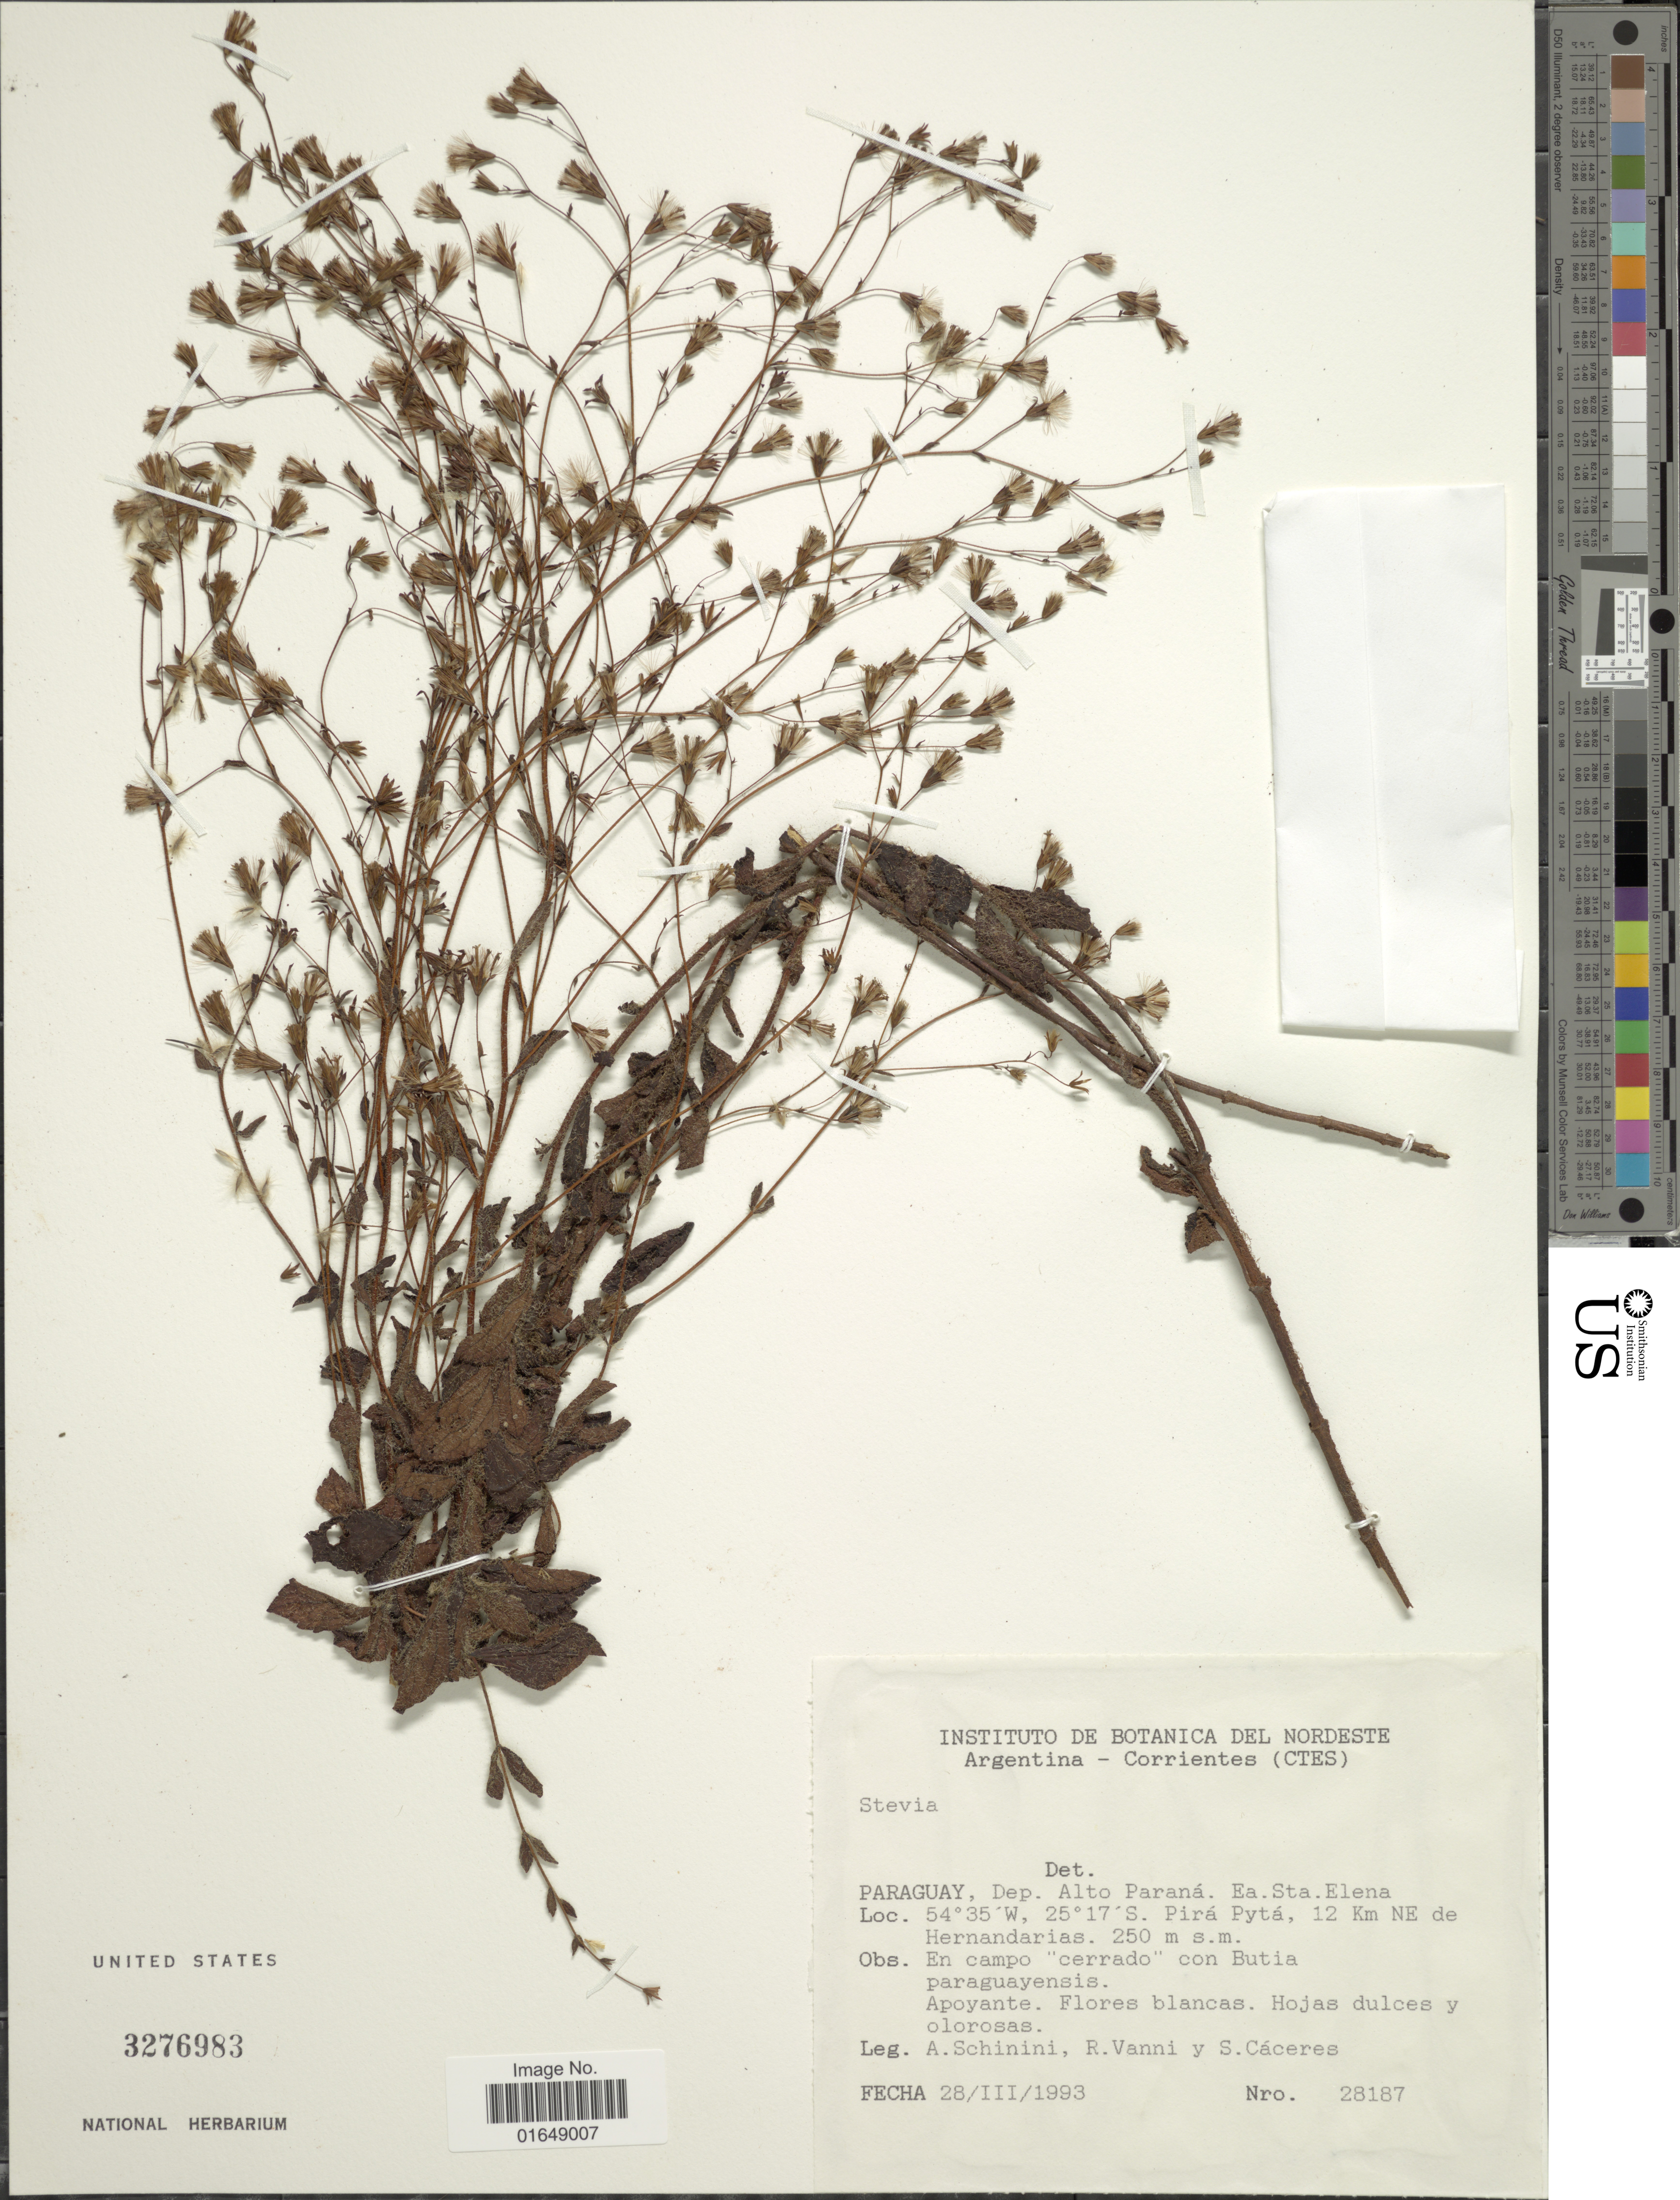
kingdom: Plantae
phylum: Tracheophyta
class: Magnoliopsida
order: Asterales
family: Asteraceae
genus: Stevia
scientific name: Stevia sp.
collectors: A. Schinini, R. Vanni & S. Cáceres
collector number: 28187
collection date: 1993-03-28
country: Paraguay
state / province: Alto Parana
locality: Ea. Sta. Elena, Pira Pyta, 12 Km NE de Hernandarias, en campo "cerrado".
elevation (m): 250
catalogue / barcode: US 3276983